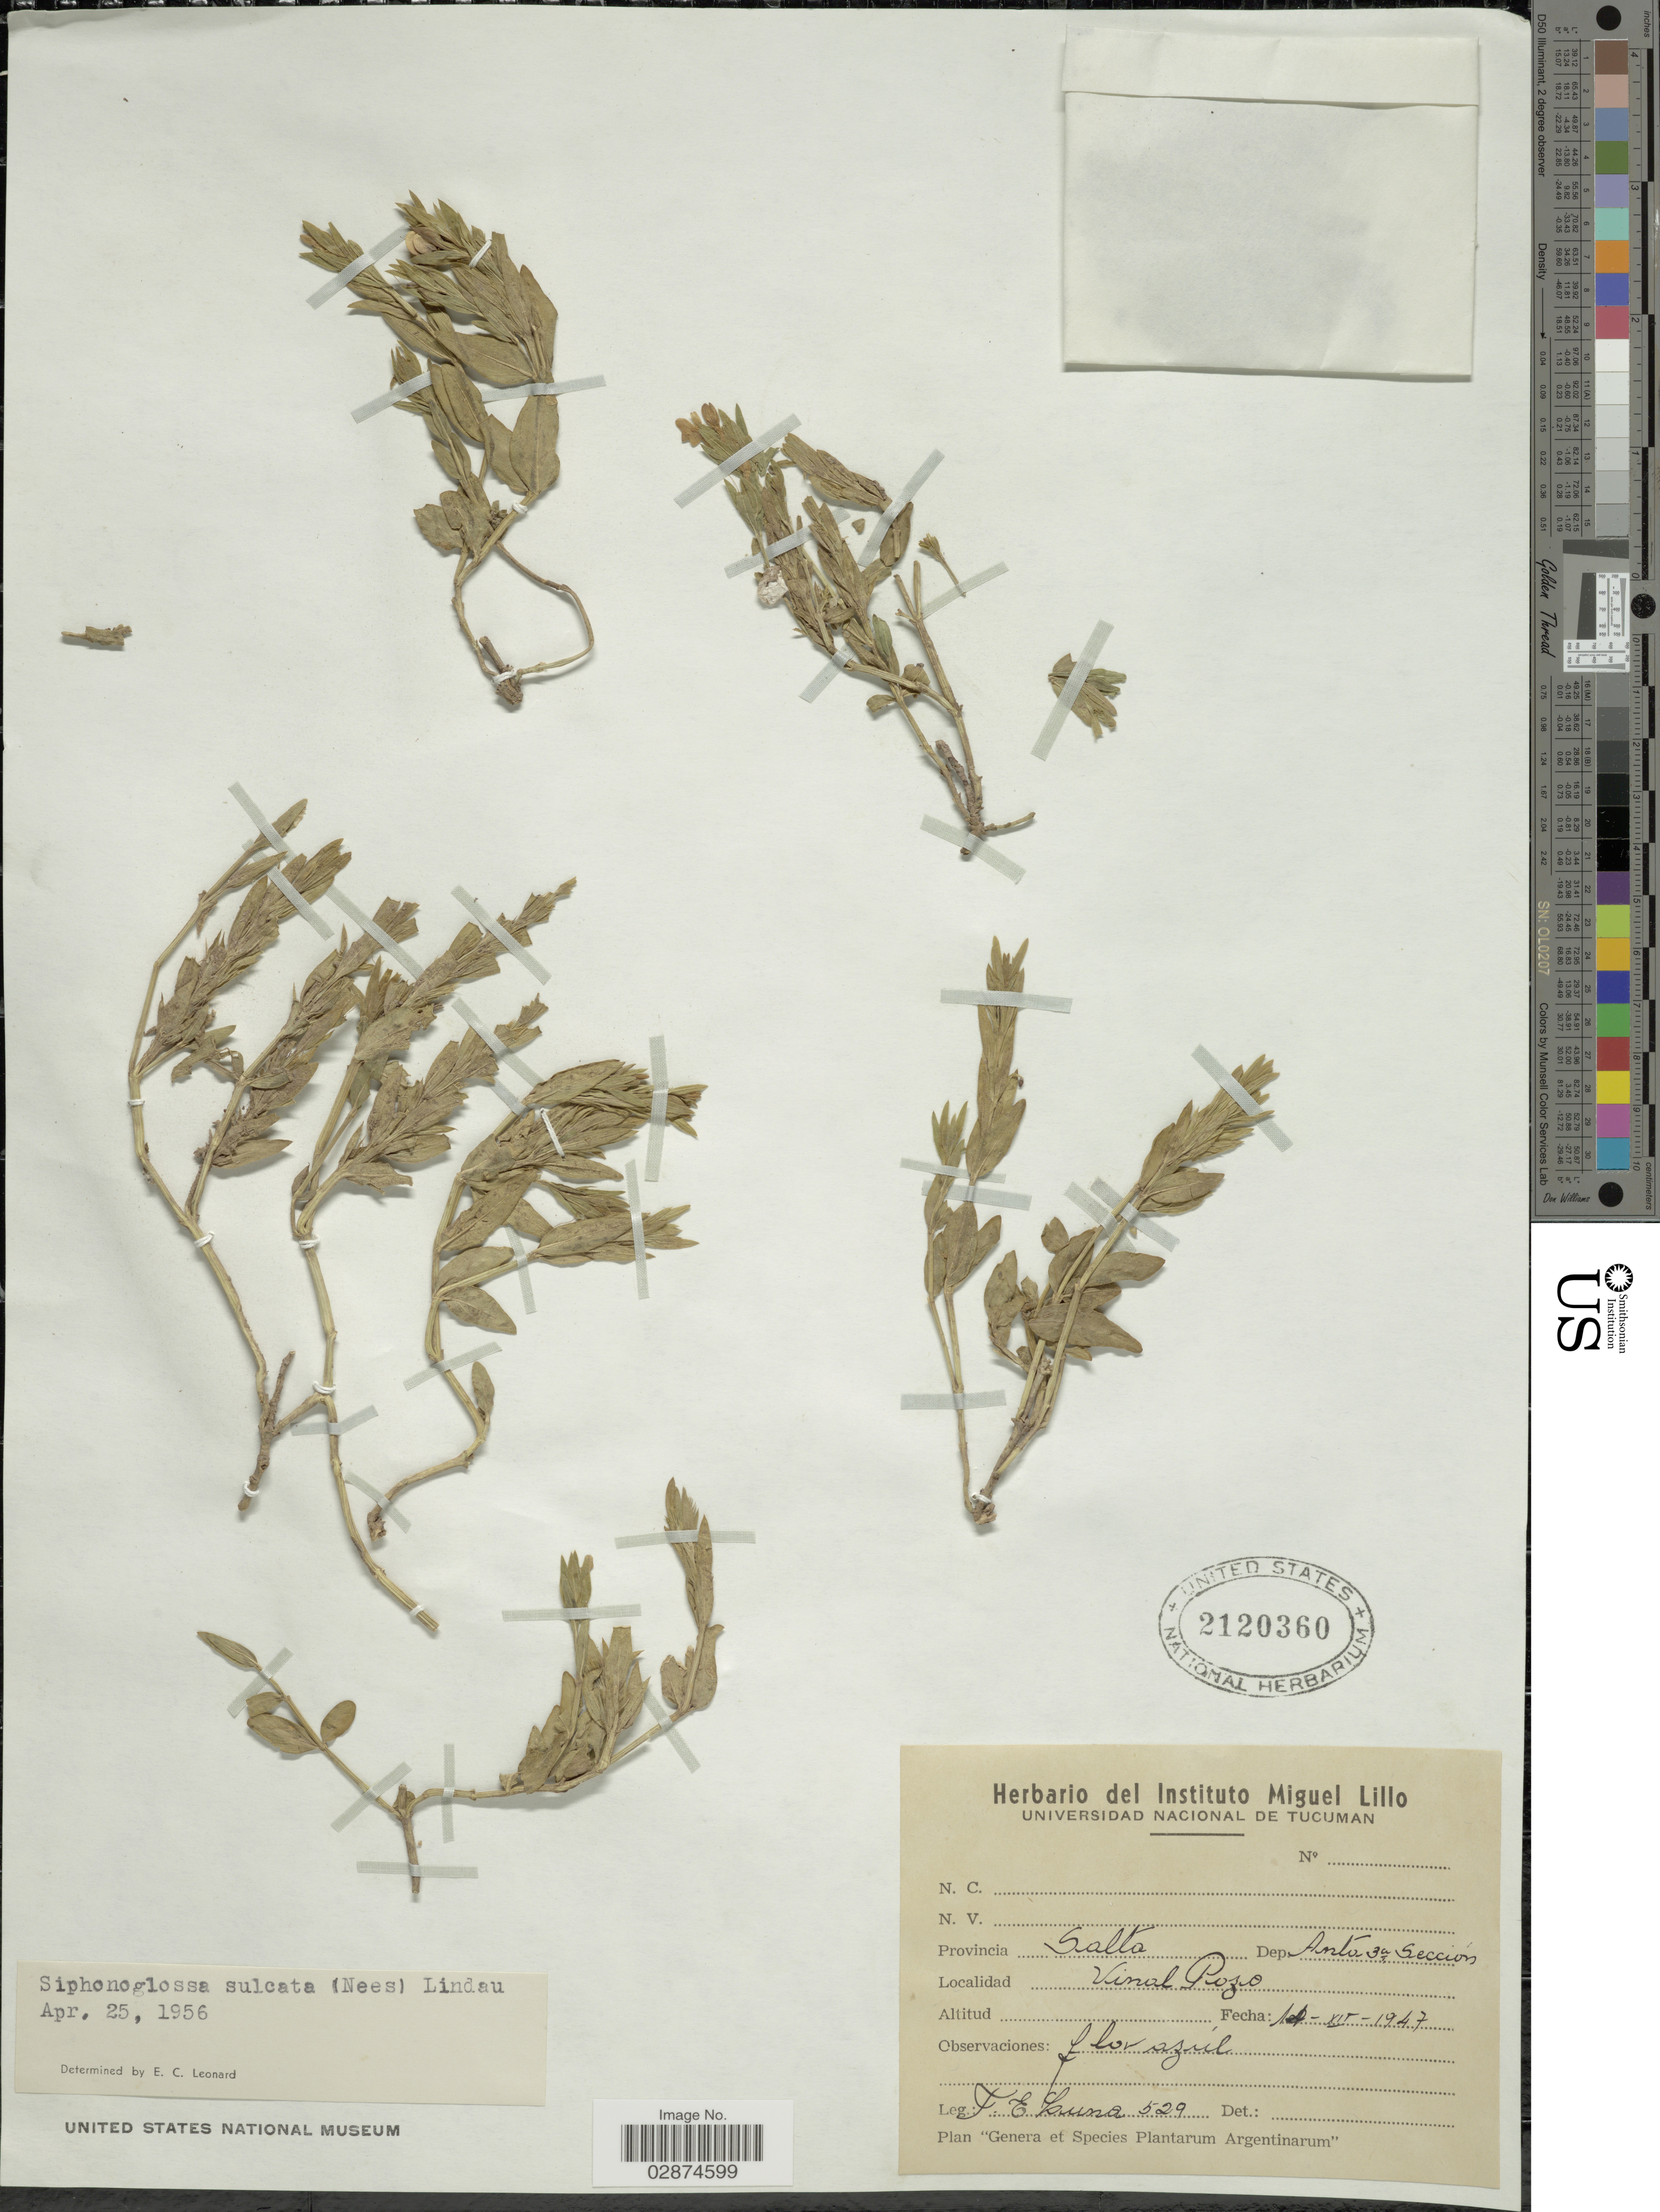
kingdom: Plantae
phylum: Tracheophyta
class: Magnoliopsida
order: Lamiales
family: Acanthaceae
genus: Yeatesia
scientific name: Yeatesia sulcata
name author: (Nees) Hilsenb.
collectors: F. E. Luna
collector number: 529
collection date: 1947-12-14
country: Argentina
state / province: Salta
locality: Dep. Anto 3d Sección. Vinal Pozo.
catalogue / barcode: US 2120360